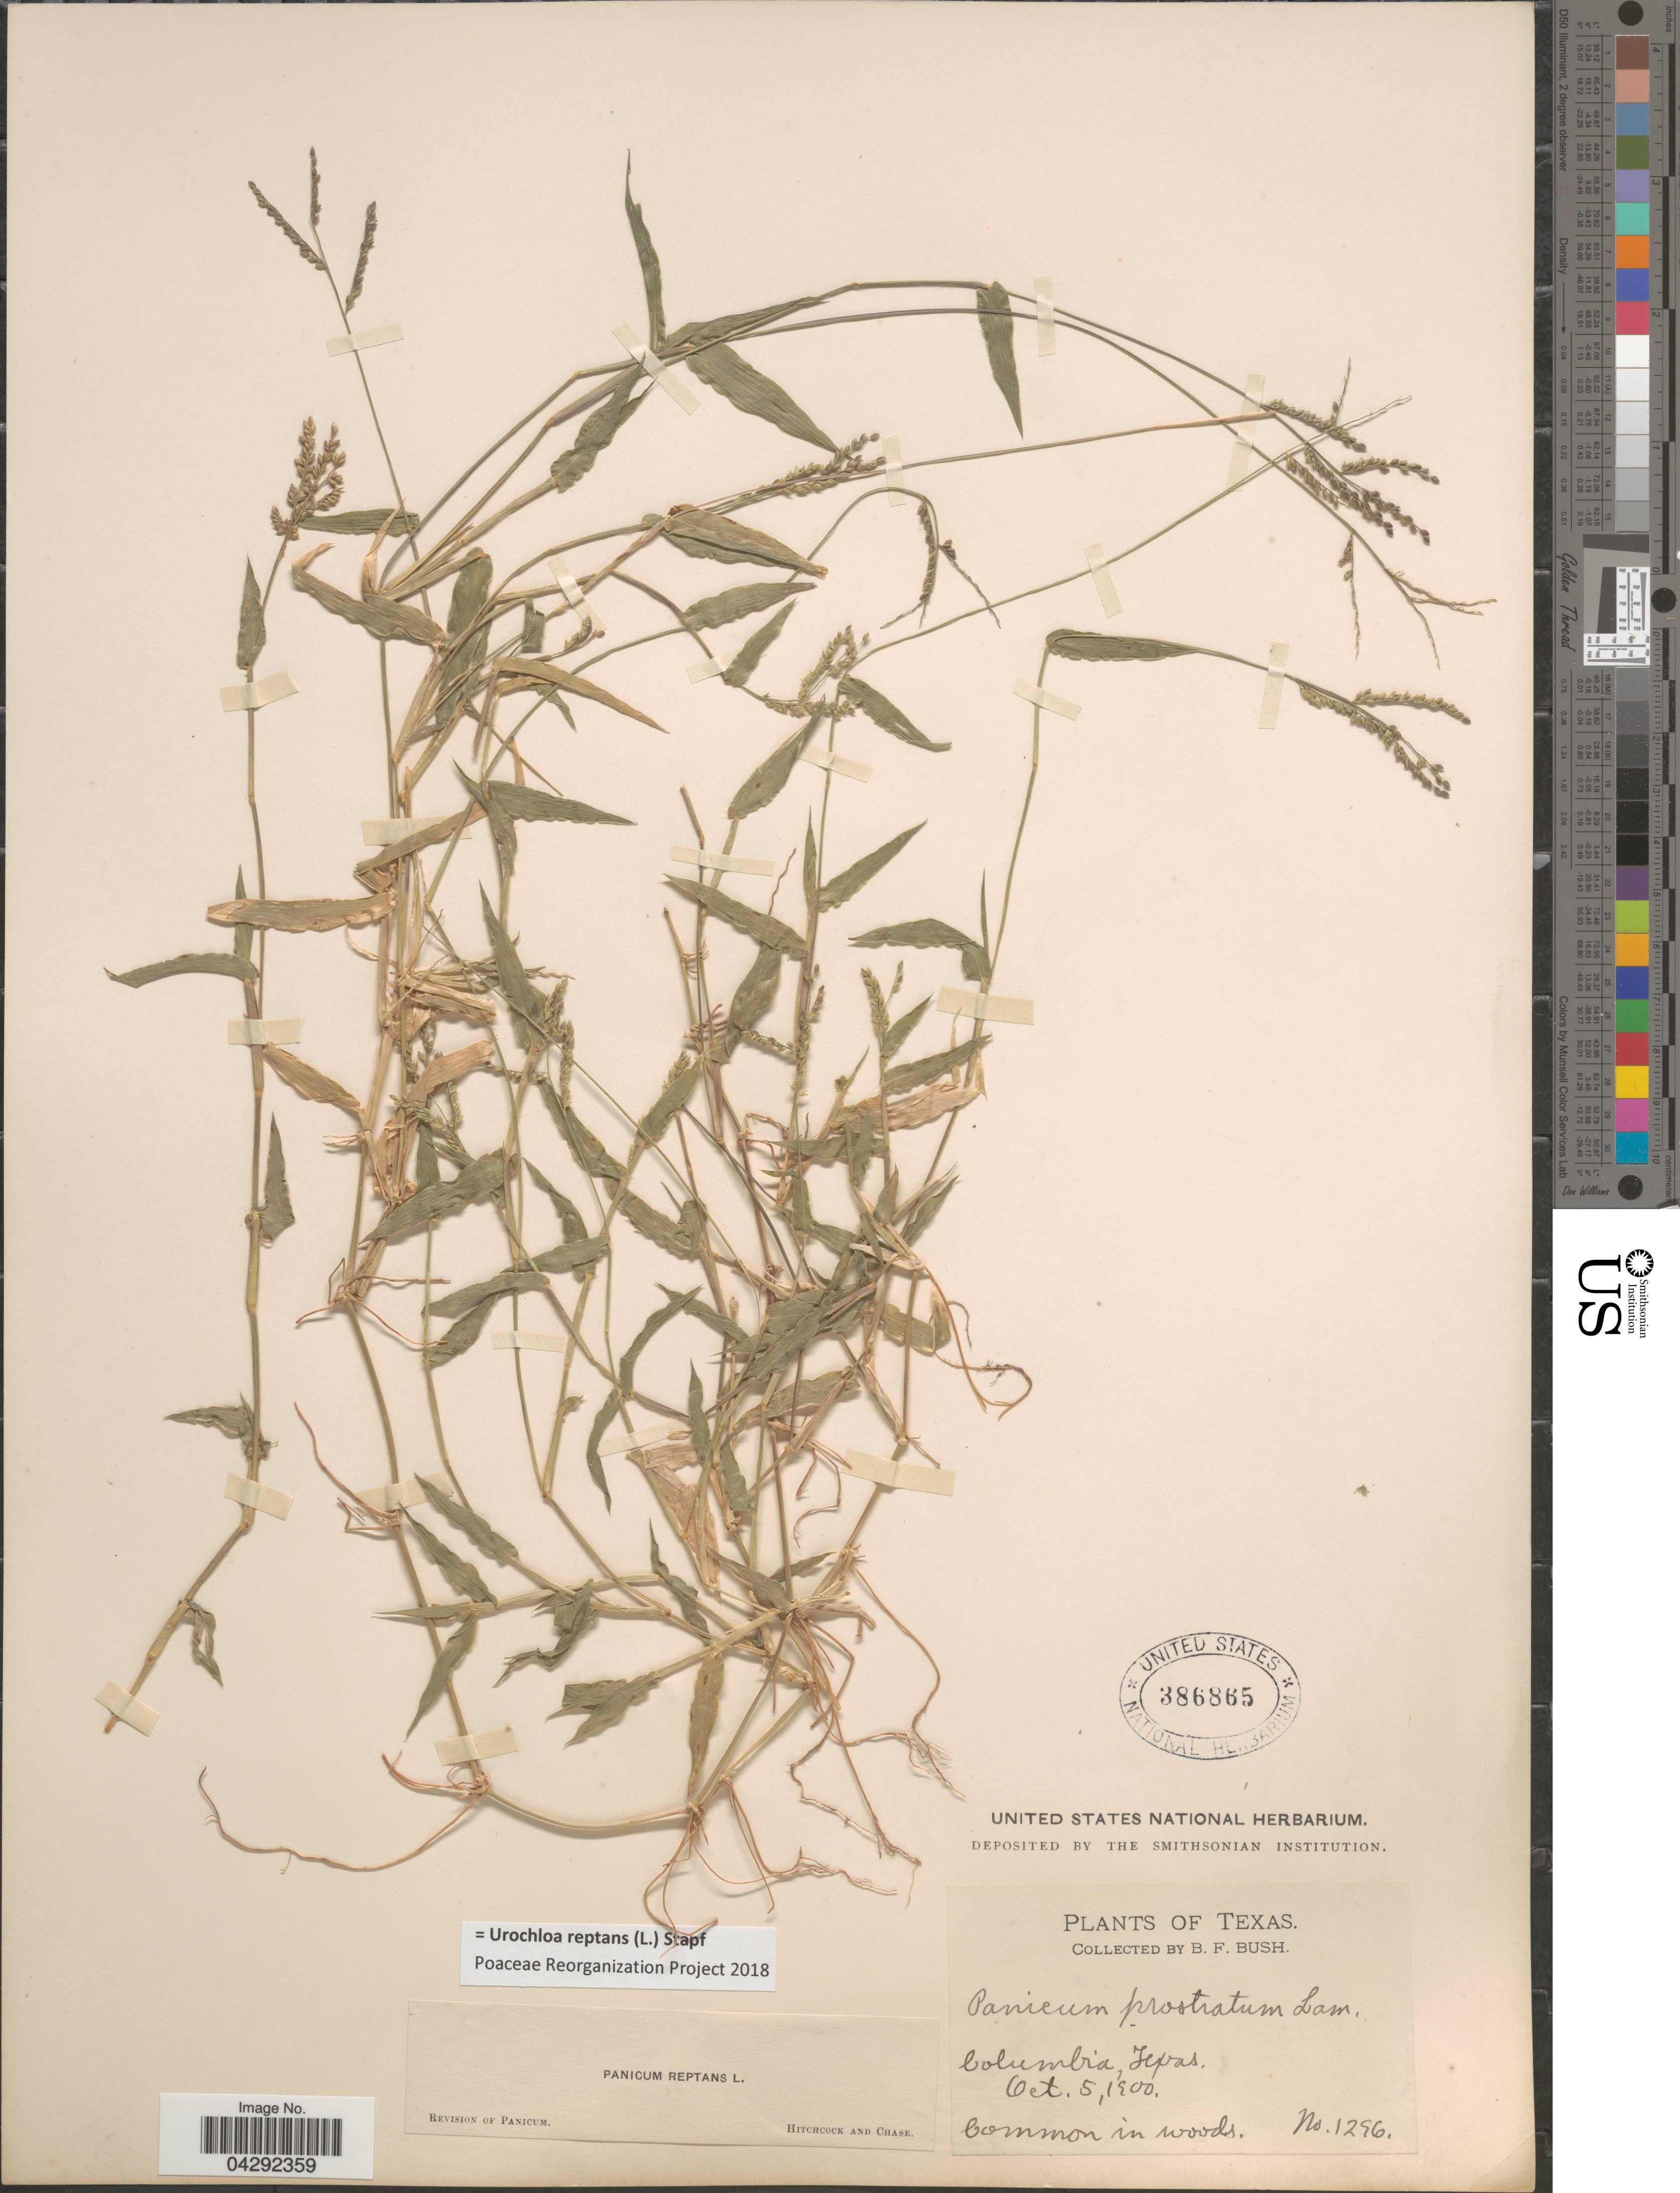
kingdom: Plantae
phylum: Tracheophyta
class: Liliopsida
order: Poales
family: Poaceae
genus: Urochloa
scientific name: Urochloa reptans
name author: (L.) Stapf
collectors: B. F. Bush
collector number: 1296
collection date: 1900-10-05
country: United States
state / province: Texas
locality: Columbia.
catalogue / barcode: US 386865